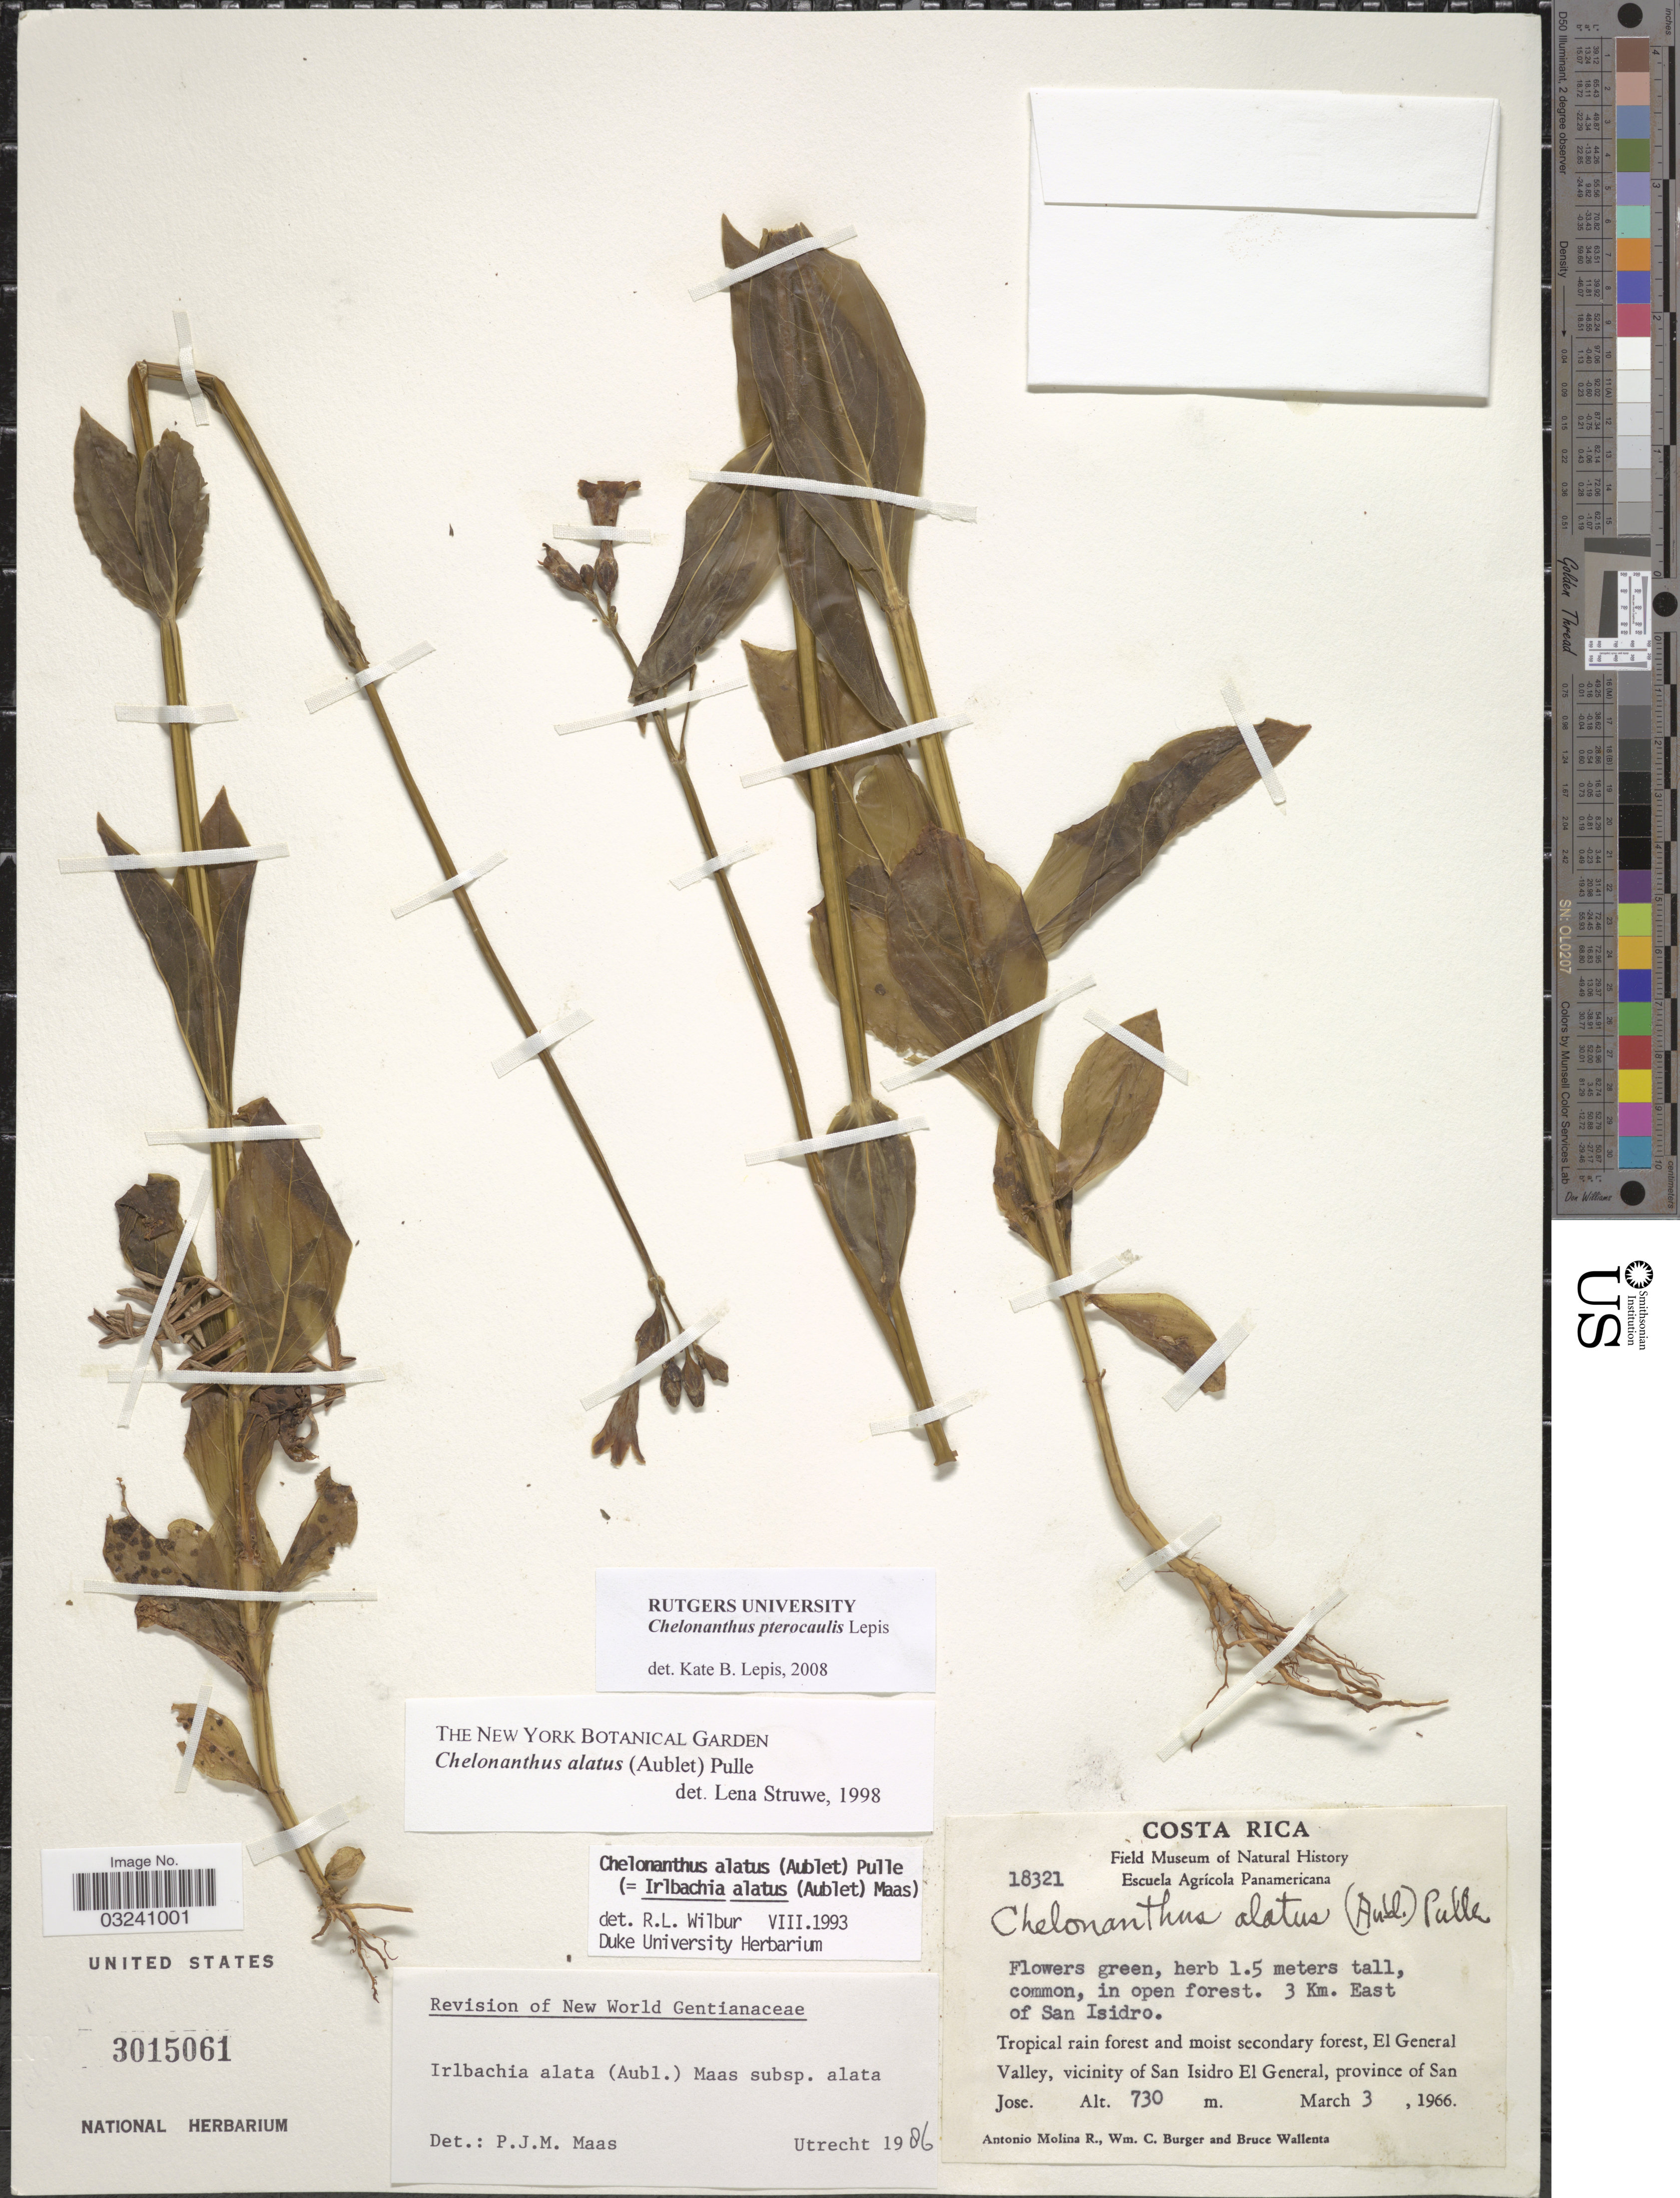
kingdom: Plantae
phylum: Tracheophyta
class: Magnoliopsida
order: Gentianales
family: Gentianaceae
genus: Chelonanthus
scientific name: Chelonanthus pterocaulis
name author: Lepis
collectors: A. Molina R., W. Burger & B. Wallenta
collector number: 18321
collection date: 1966-03-03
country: Costa Rica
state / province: San José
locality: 3 Km. East of San Isidro. El General Valley, vicinity of San Isidro El General.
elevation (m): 730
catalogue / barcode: US 3015061